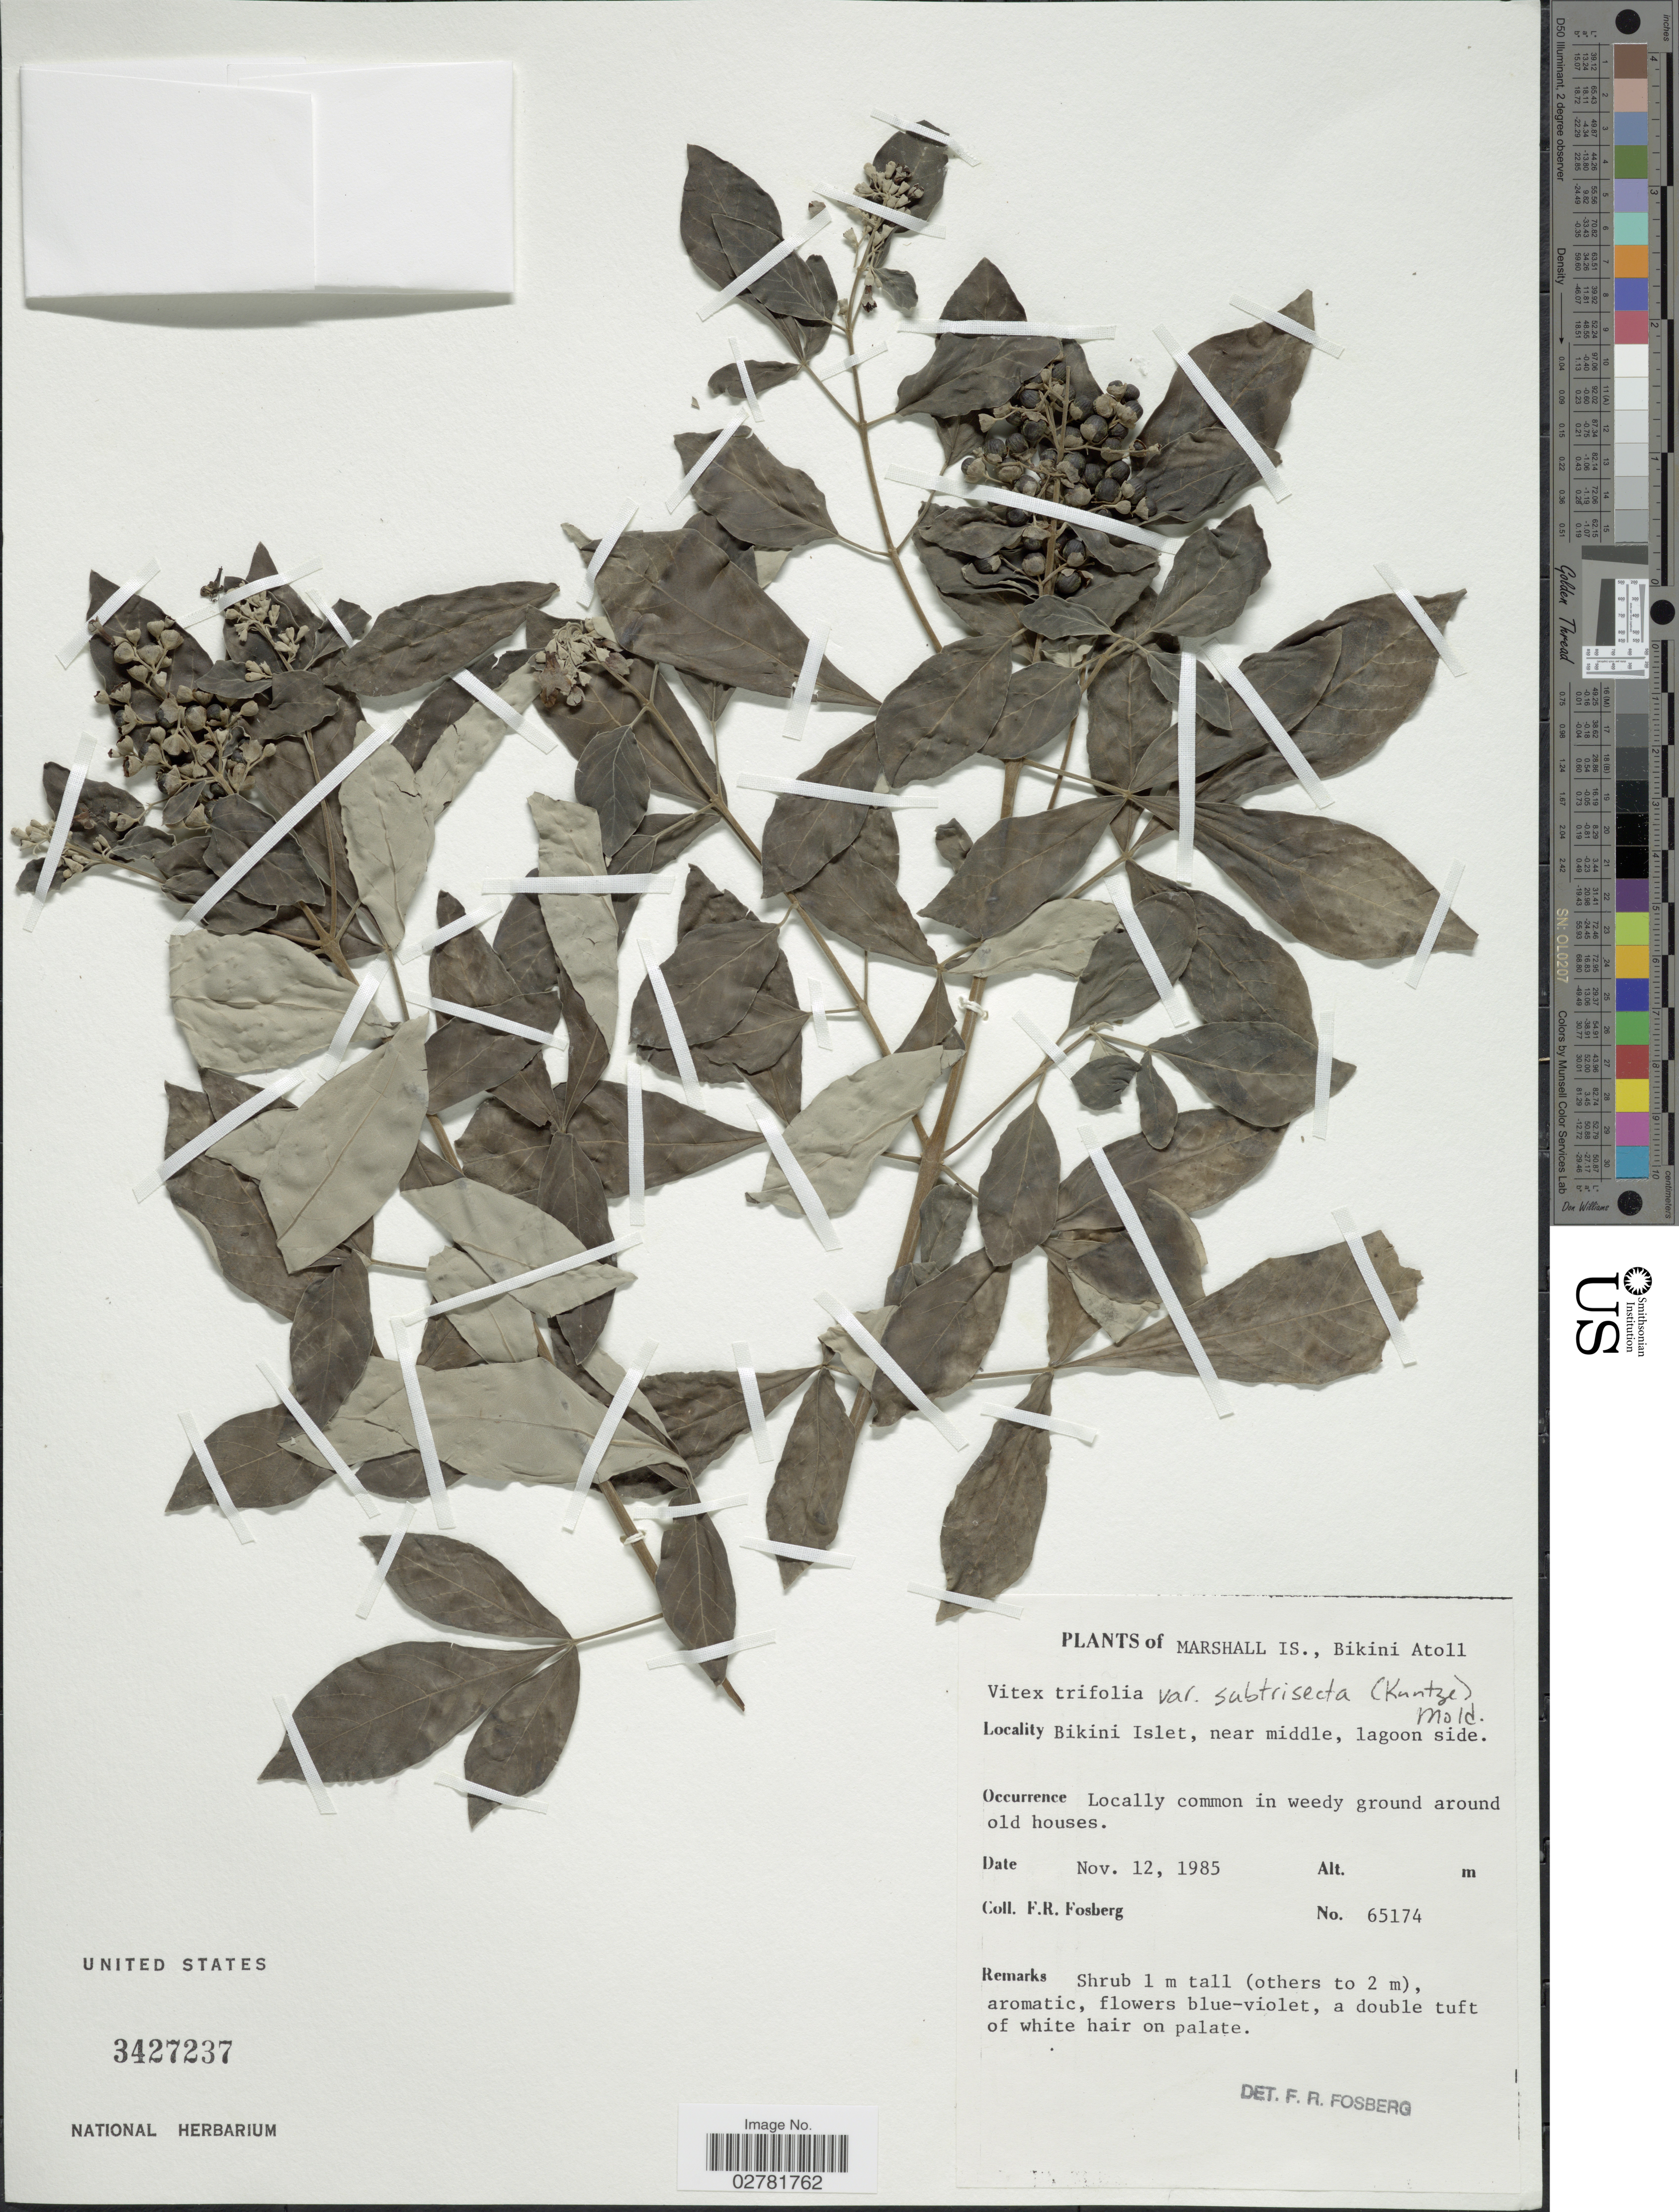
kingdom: Plantae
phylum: Tracheophyta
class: Magnoliopsida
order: Lamiales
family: Lamiaceae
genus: Vitex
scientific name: Vitex trifolia var. trifolia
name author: L.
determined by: Wagner, W. L., (BOT), Smithsonian Institution - National Museum of Natural History (UNITED STATES)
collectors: F. R. Fosberg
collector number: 65174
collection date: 1985-11-12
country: Marshall Islands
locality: Bikini Atoll. Bikini Islet, near middle, lagoon side.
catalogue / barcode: US 3427237